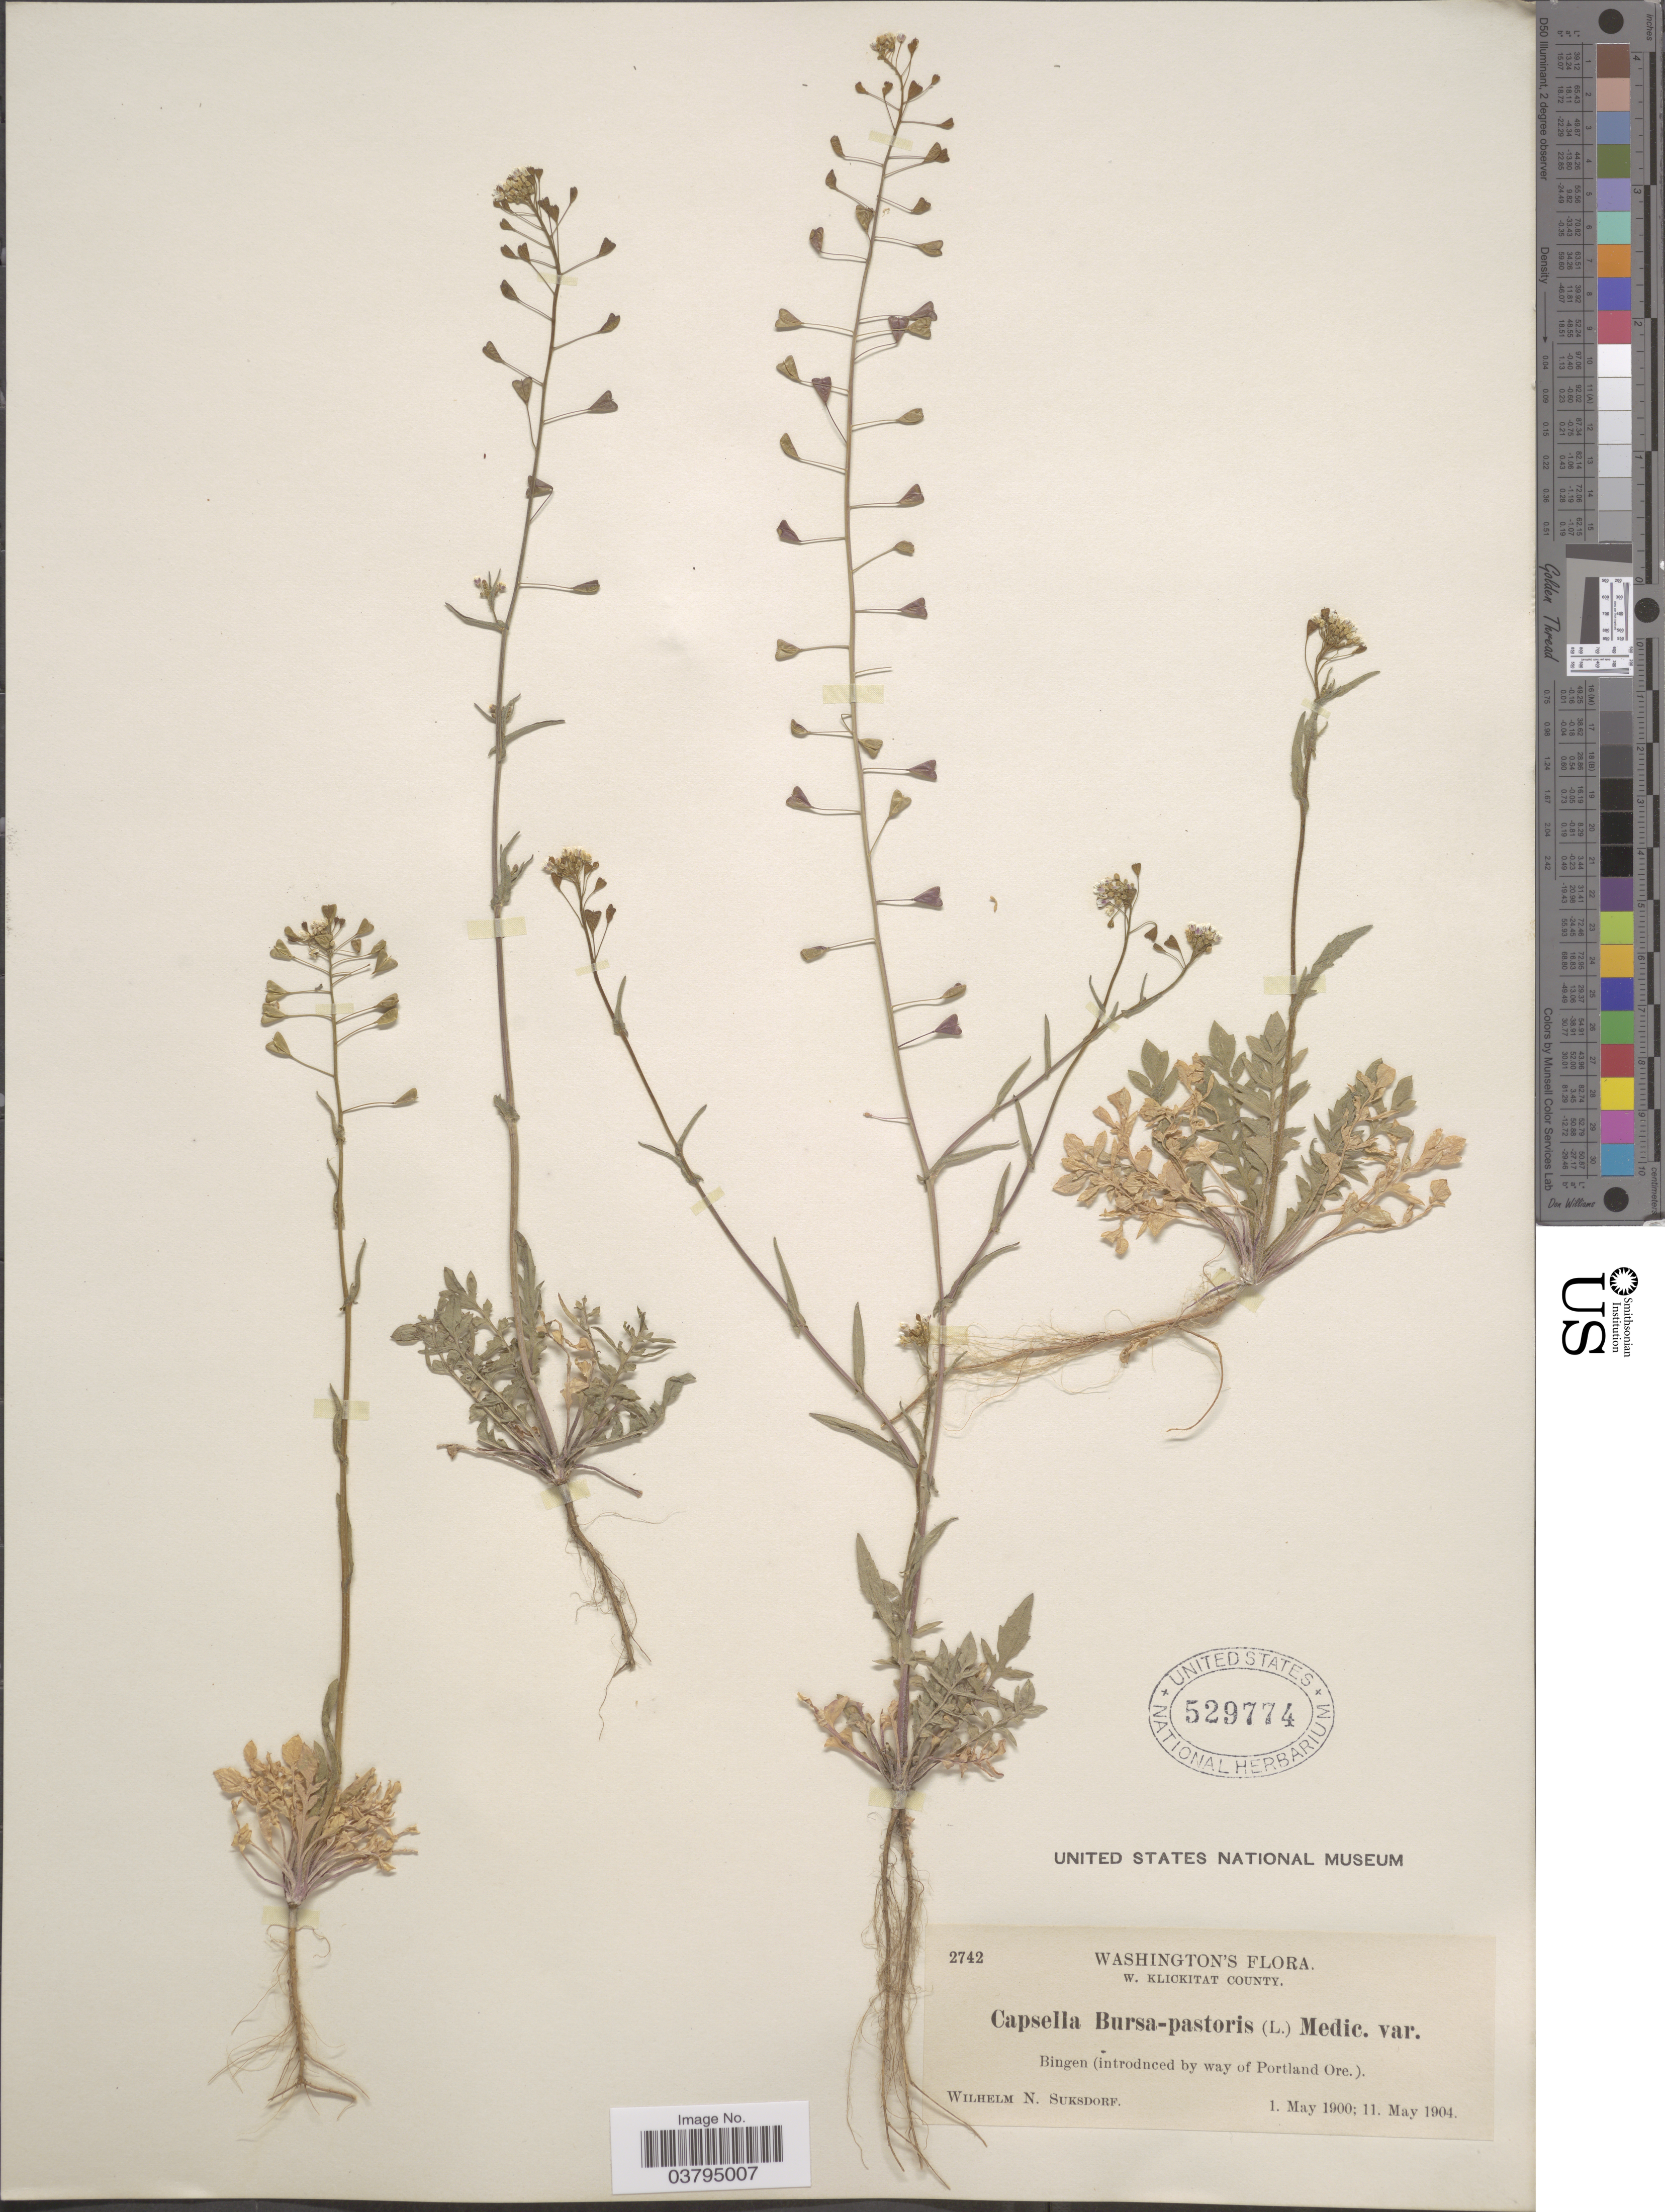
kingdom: Plantae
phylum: Tracheophyta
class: Magnoliopsida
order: Brassicales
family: Brassicaceae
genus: Capsella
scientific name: Capsella bursa-pastoris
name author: (L.) Medik.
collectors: W. N. Suksdorf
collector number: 2742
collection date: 1900-05-01/1904-05-11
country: United States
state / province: Washington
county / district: Klickitat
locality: W. Klickitat County. Bingen (introduced by way of Portland Ore.).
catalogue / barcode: US 529774